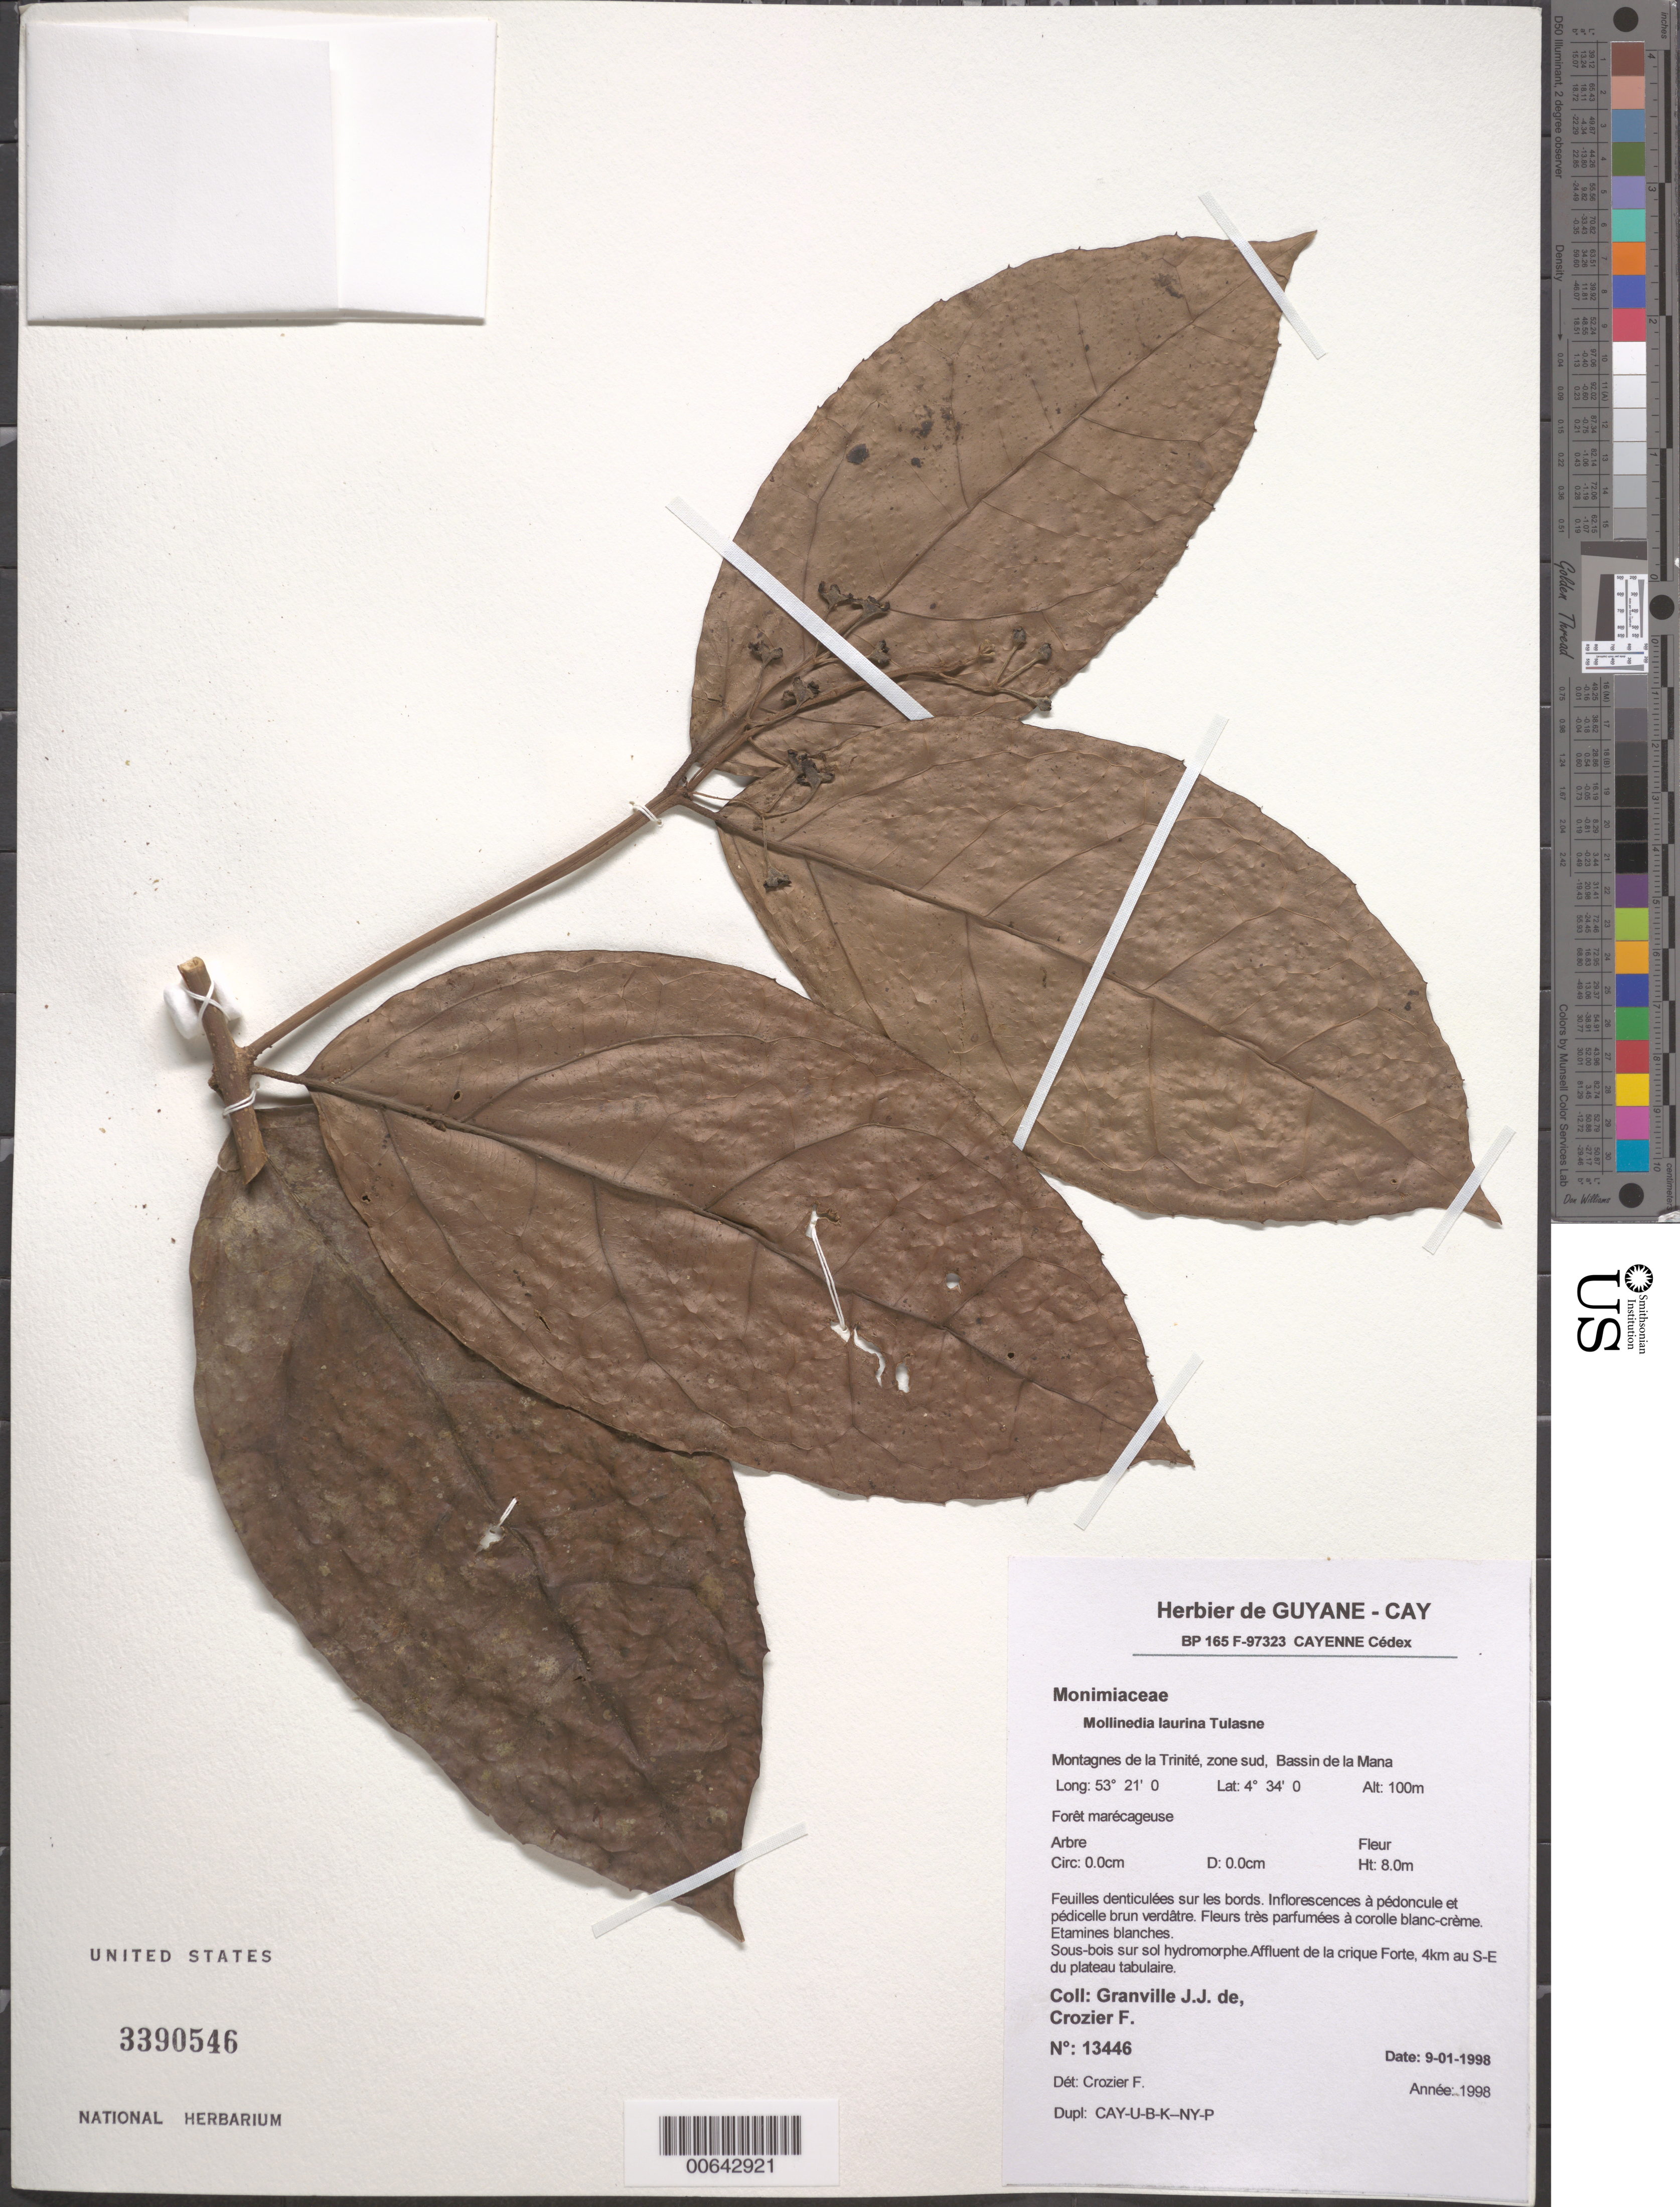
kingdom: Plantae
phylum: Tracheophyta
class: Magnoliopsida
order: Laurales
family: Monimiaceae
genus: Mollinedia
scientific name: Mollinedia laurina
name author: Tul.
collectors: J.-J. de Granville & F. Crozier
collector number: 13446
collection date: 1998-01-09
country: French Guiana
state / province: Cayenne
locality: Montagnes de la Trinité, zone sud, Bassin de la Mana. Sous-bois sur sol hydromorphe. Affluent de la crique Forte, 4km au S-E du plateau tabulaire.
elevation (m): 100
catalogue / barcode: US 3390546